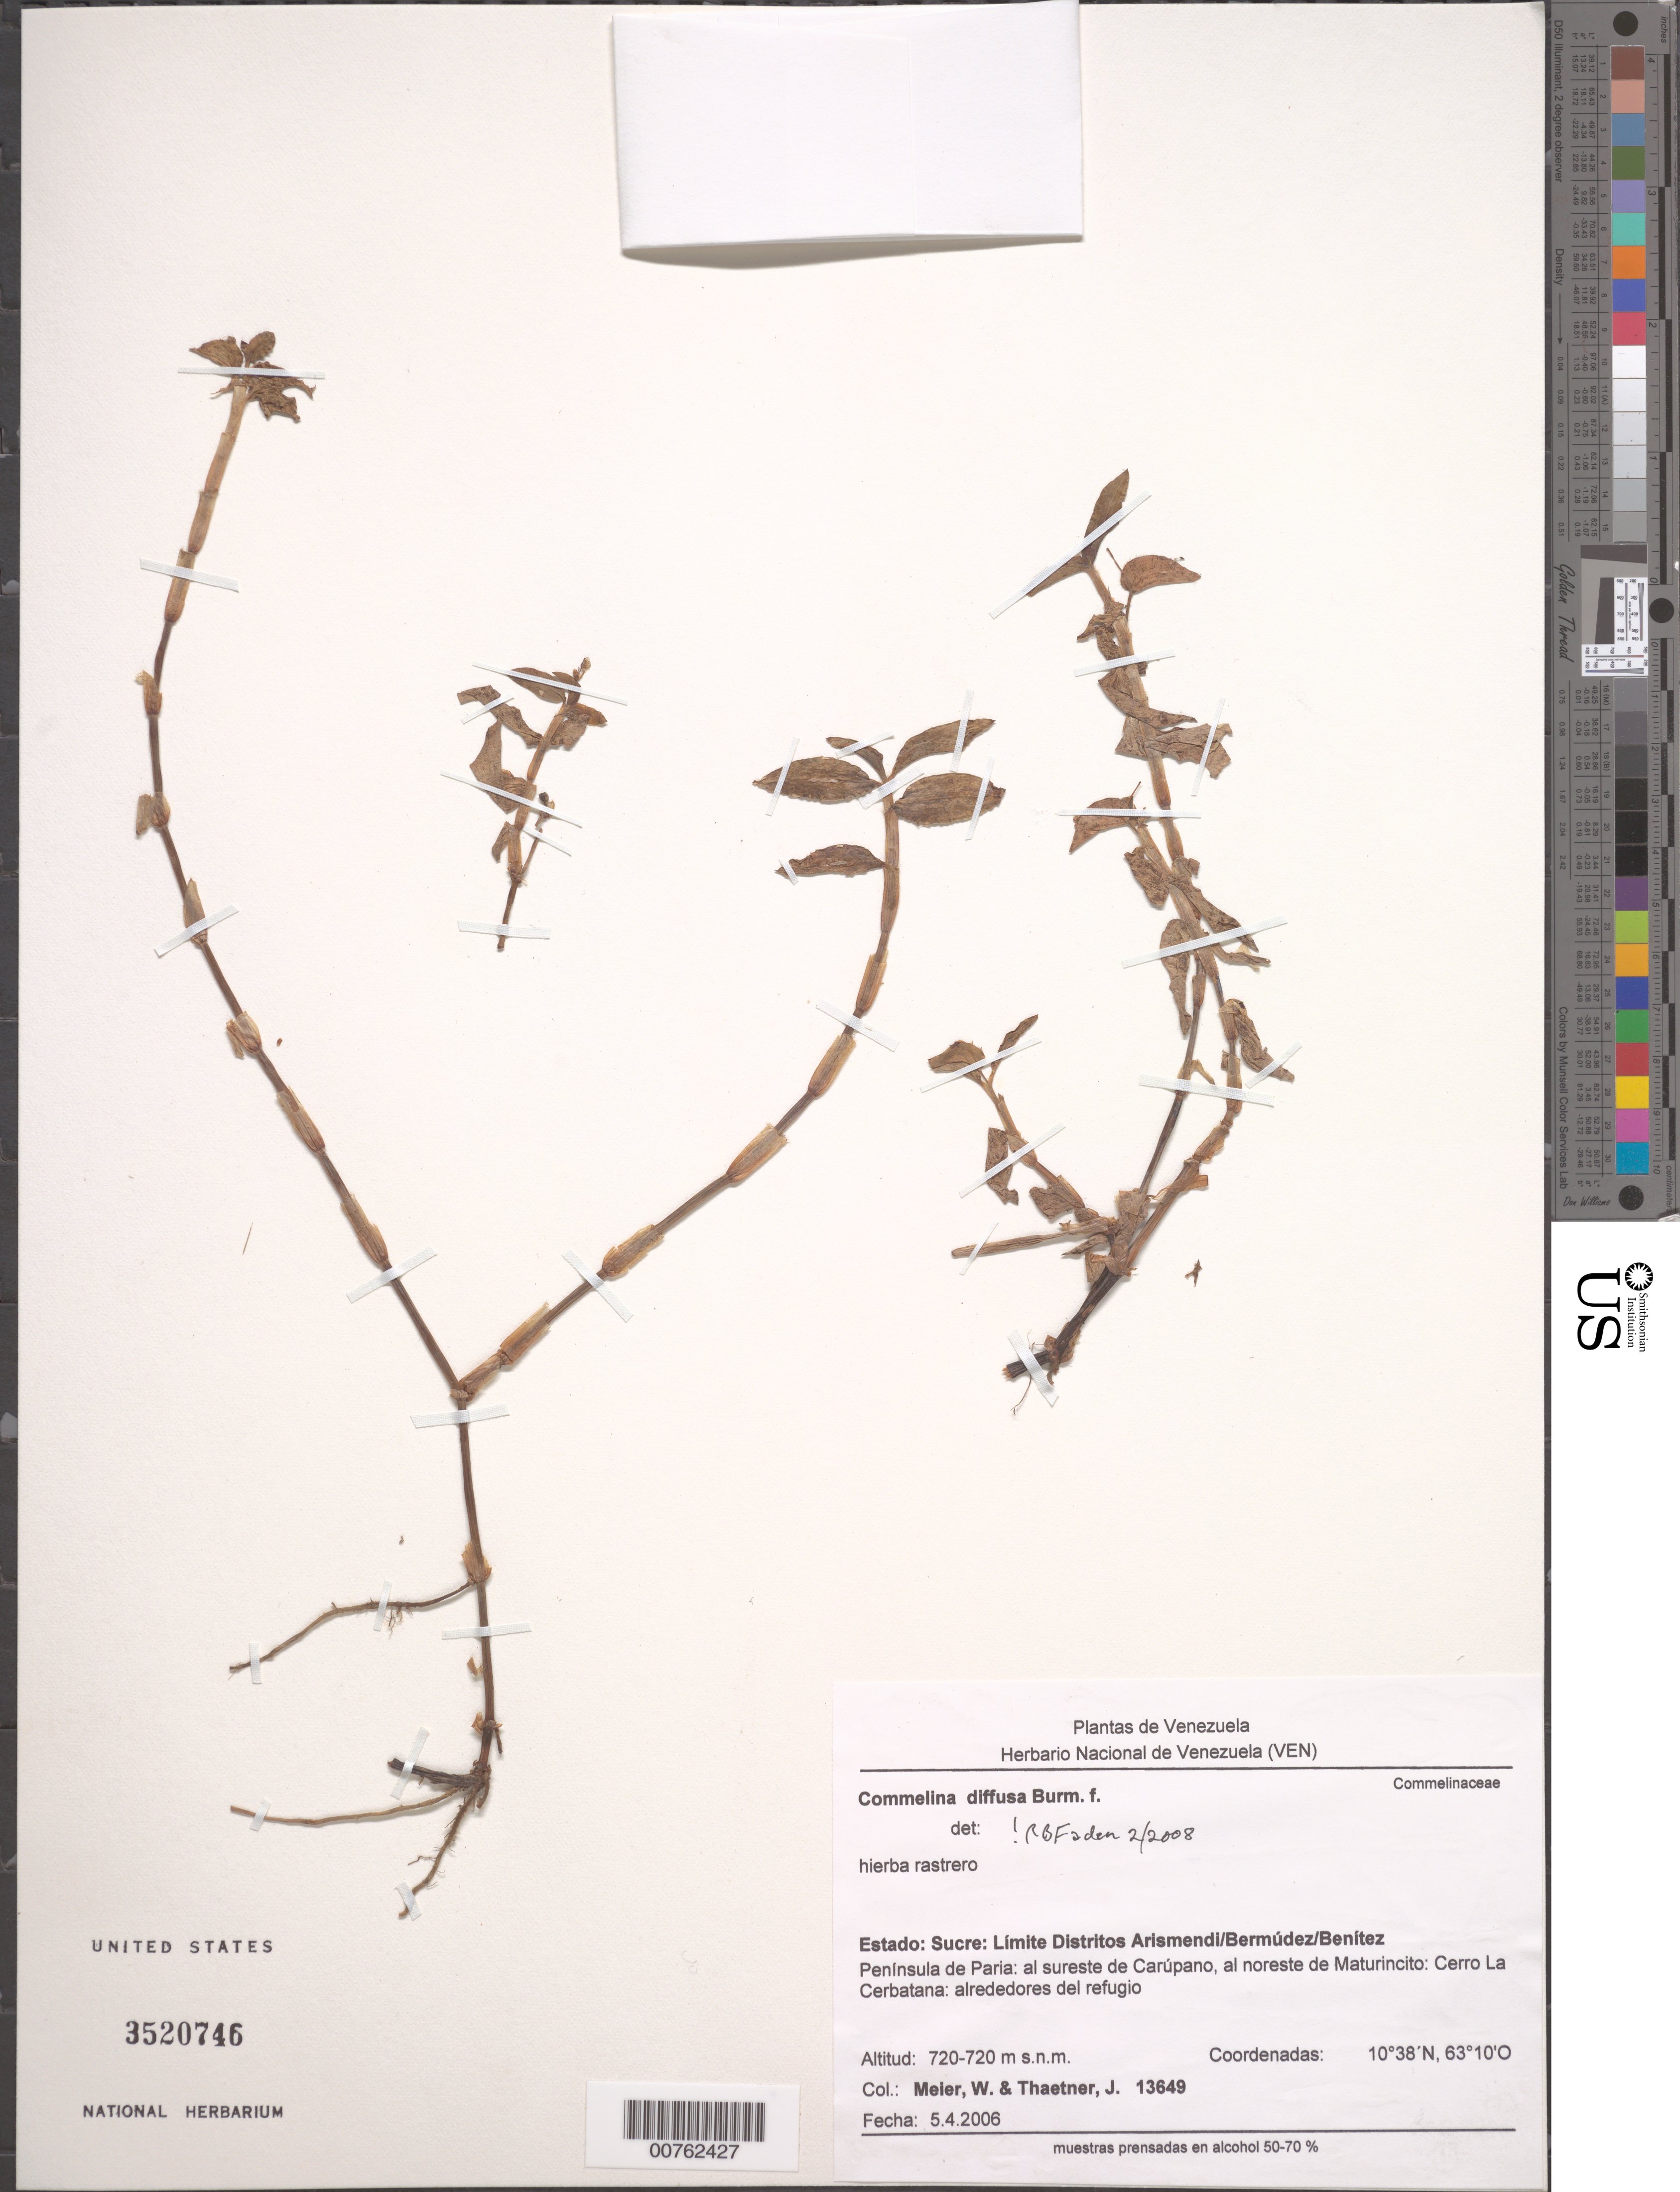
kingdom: Plantae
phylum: Tracheophyta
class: Liliopsida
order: Commelinales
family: Commelinaceae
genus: Commelina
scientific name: Commelina diffusa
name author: Burm. f.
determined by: Faden, Robert B., (US), Smithsonian Institution - National Museum of Natural History (UNITED STATES)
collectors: W. Meier & J. Thaetner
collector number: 13649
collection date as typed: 05 Apr 2006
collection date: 2006-04-05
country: Venezuela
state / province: Sucre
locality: Linite Distritos Arismendl/Bermudez/Benitez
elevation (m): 720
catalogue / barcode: US 3520746